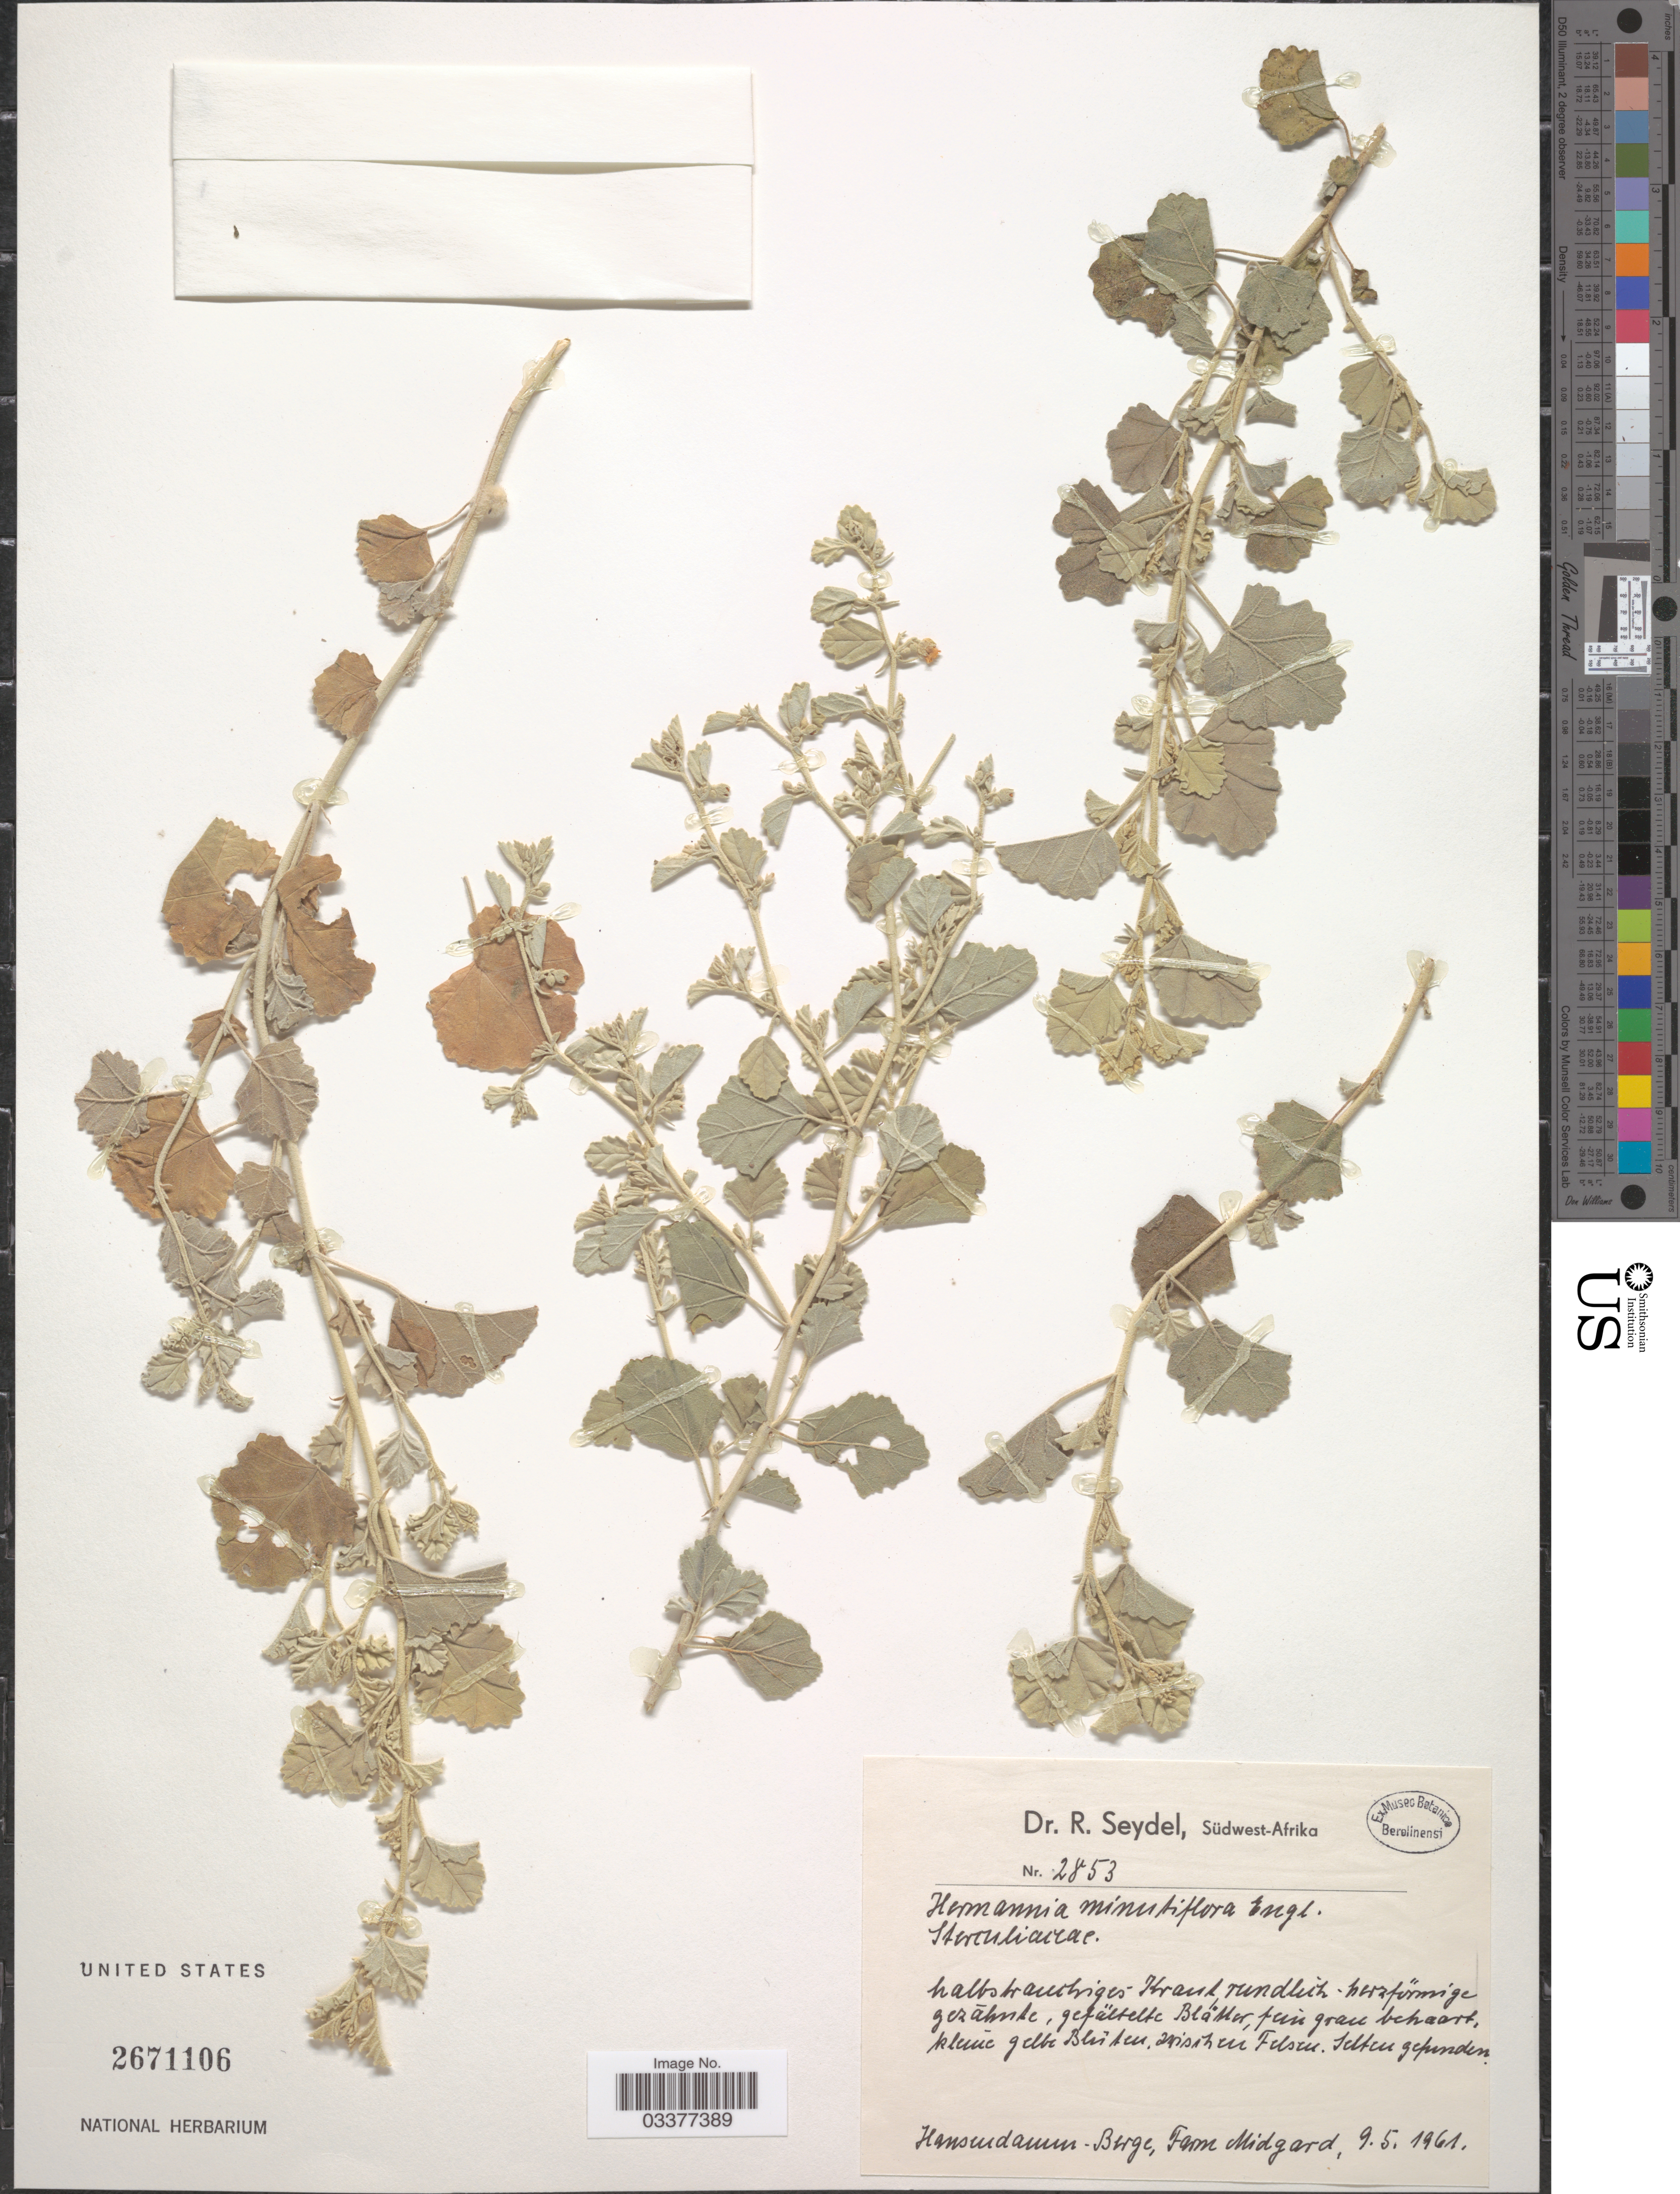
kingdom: Plantae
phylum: Tracheophyta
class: Magnoliopsida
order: Malvales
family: Malvaceae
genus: Hermannia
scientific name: Hermannia minutiflora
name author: Engl.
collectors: R. Seydel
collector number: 2853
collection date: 1961-05-09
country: Namibia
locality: Südwest-Afrika. Hanseudamm - Berge, Farm Midgard.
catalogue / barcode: US 2671106